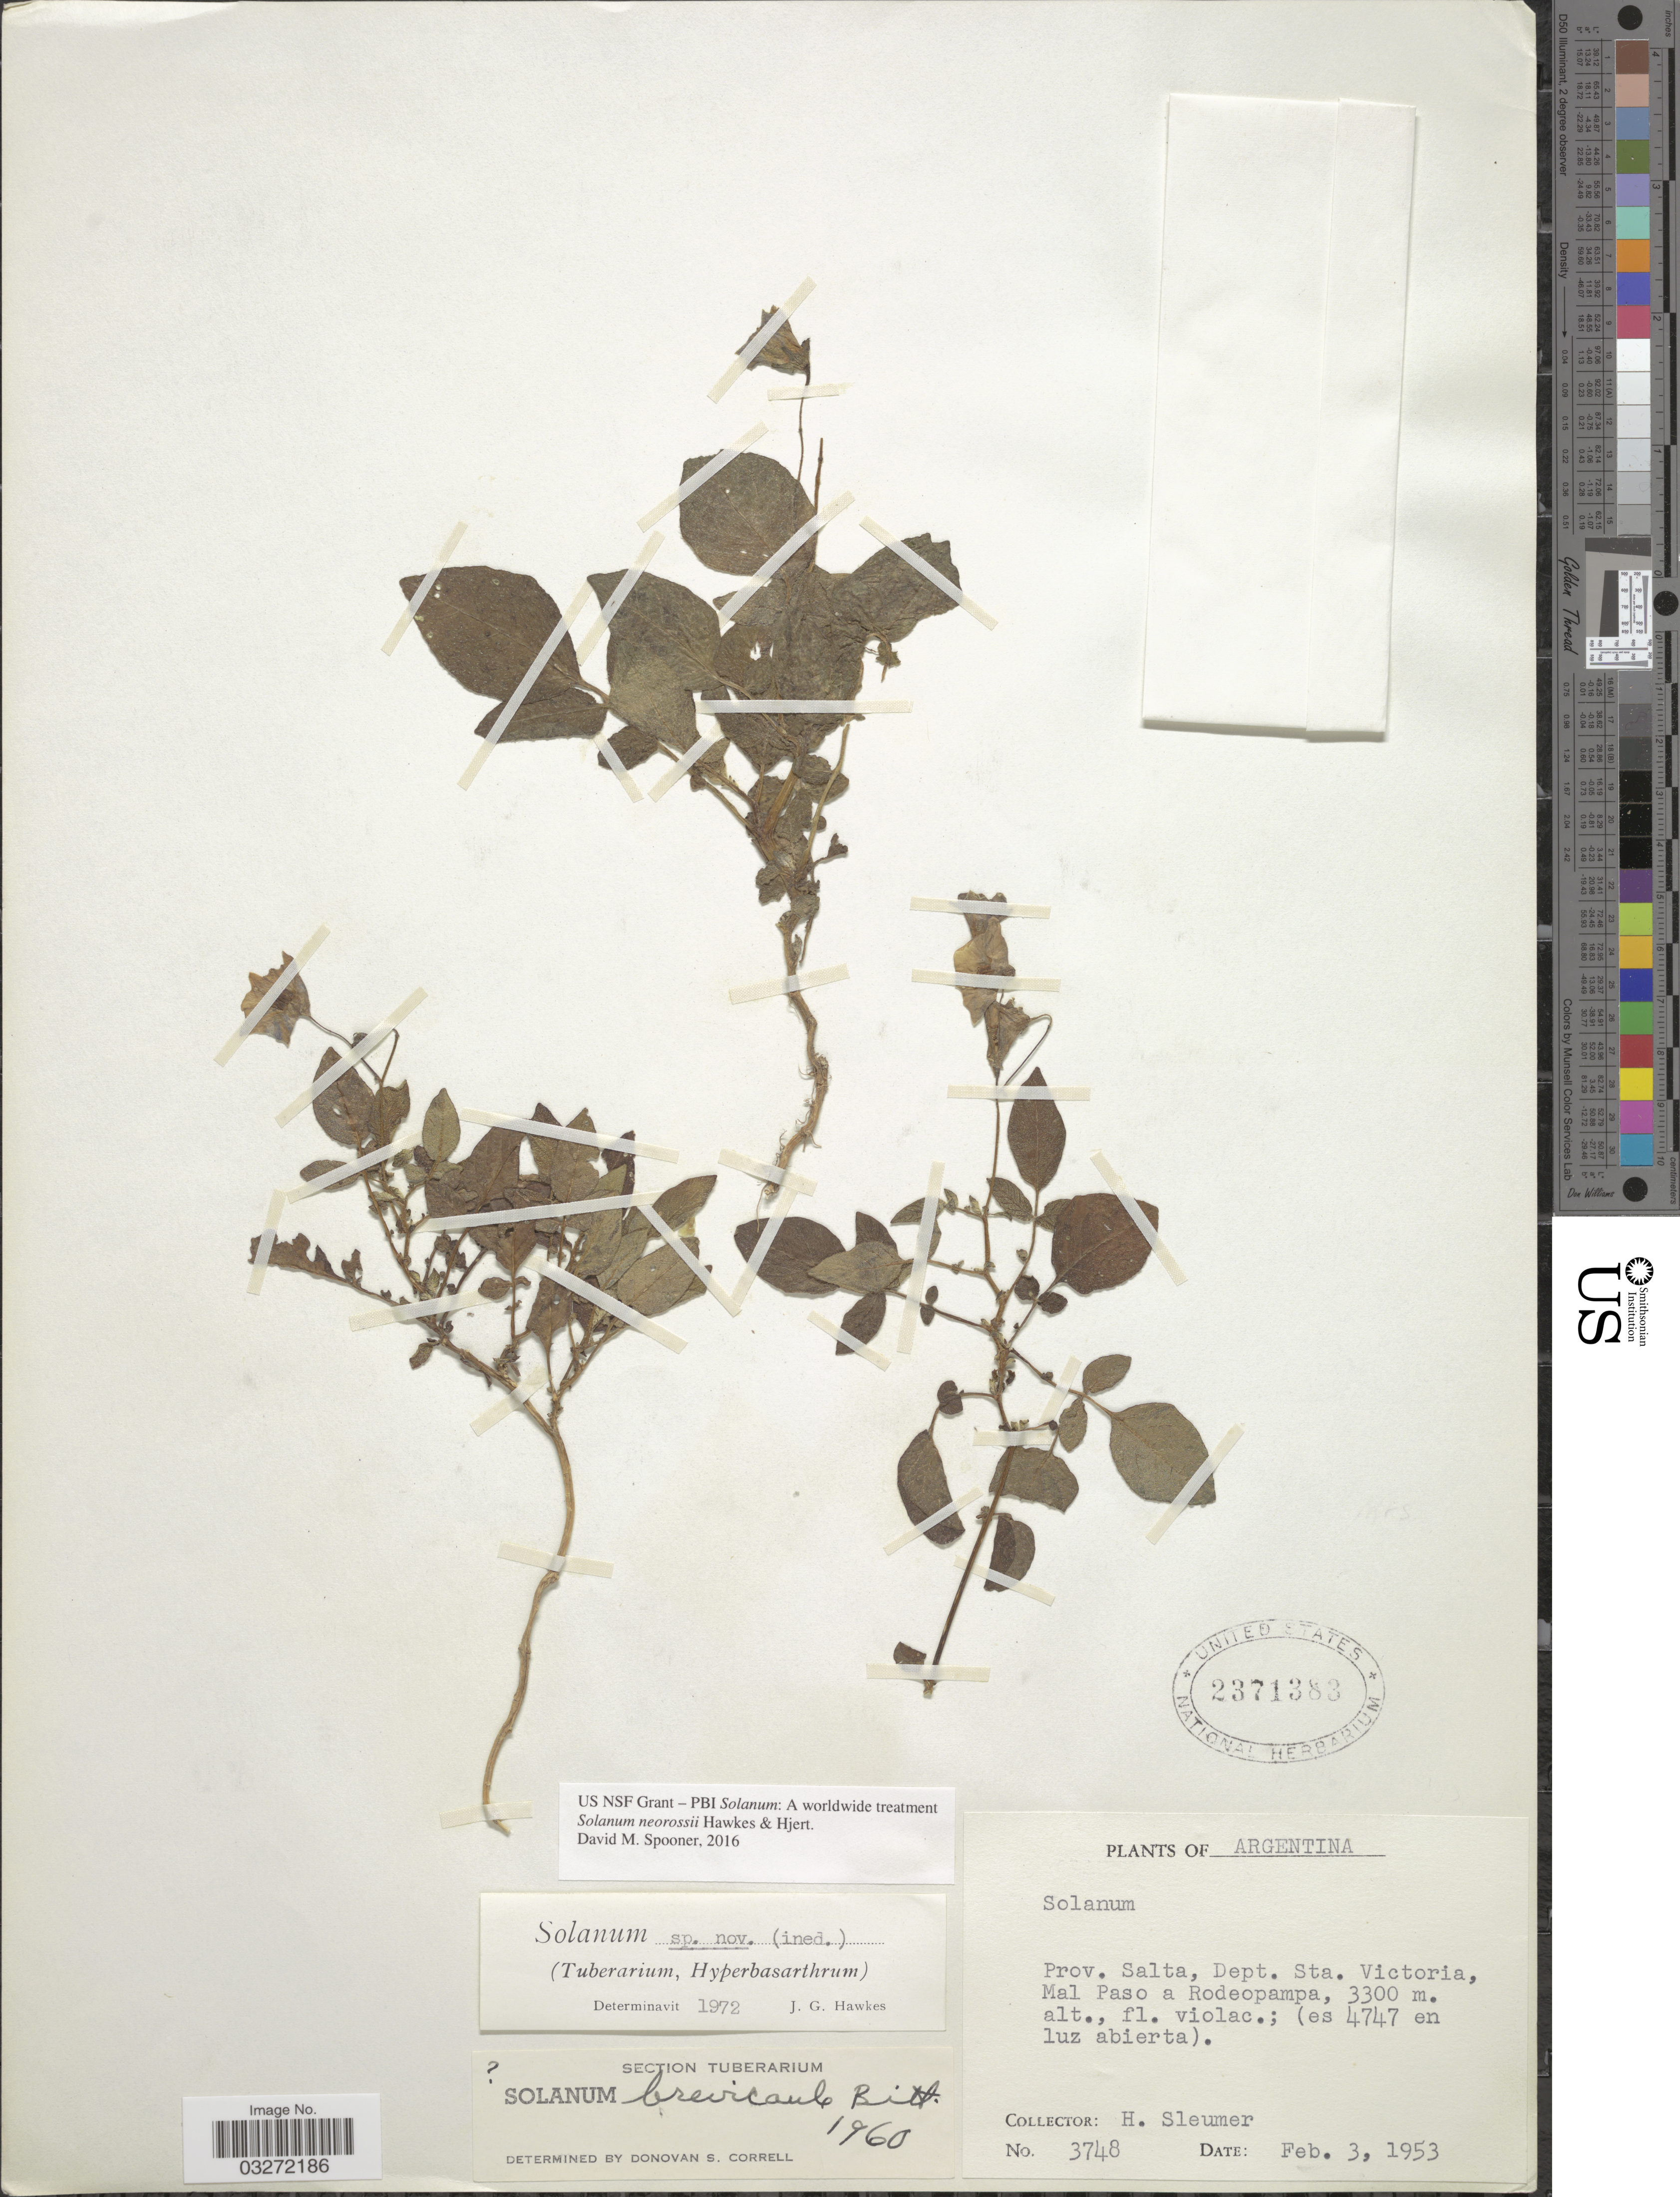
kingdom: Plantae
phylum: Tracheophyta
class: Magnoliopsida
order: Solanales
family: Solanaceae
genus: Solanum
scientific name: Solanum neorossii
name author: Hawkes & Hjert.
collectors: H. O. Sleumer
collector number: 3748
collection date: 1953-02-03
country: Argentina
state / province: Salta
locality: Dept. Sta. Victoria, Mal Paso a Rodeopampa.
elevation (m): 3300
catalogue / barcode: US 2371383